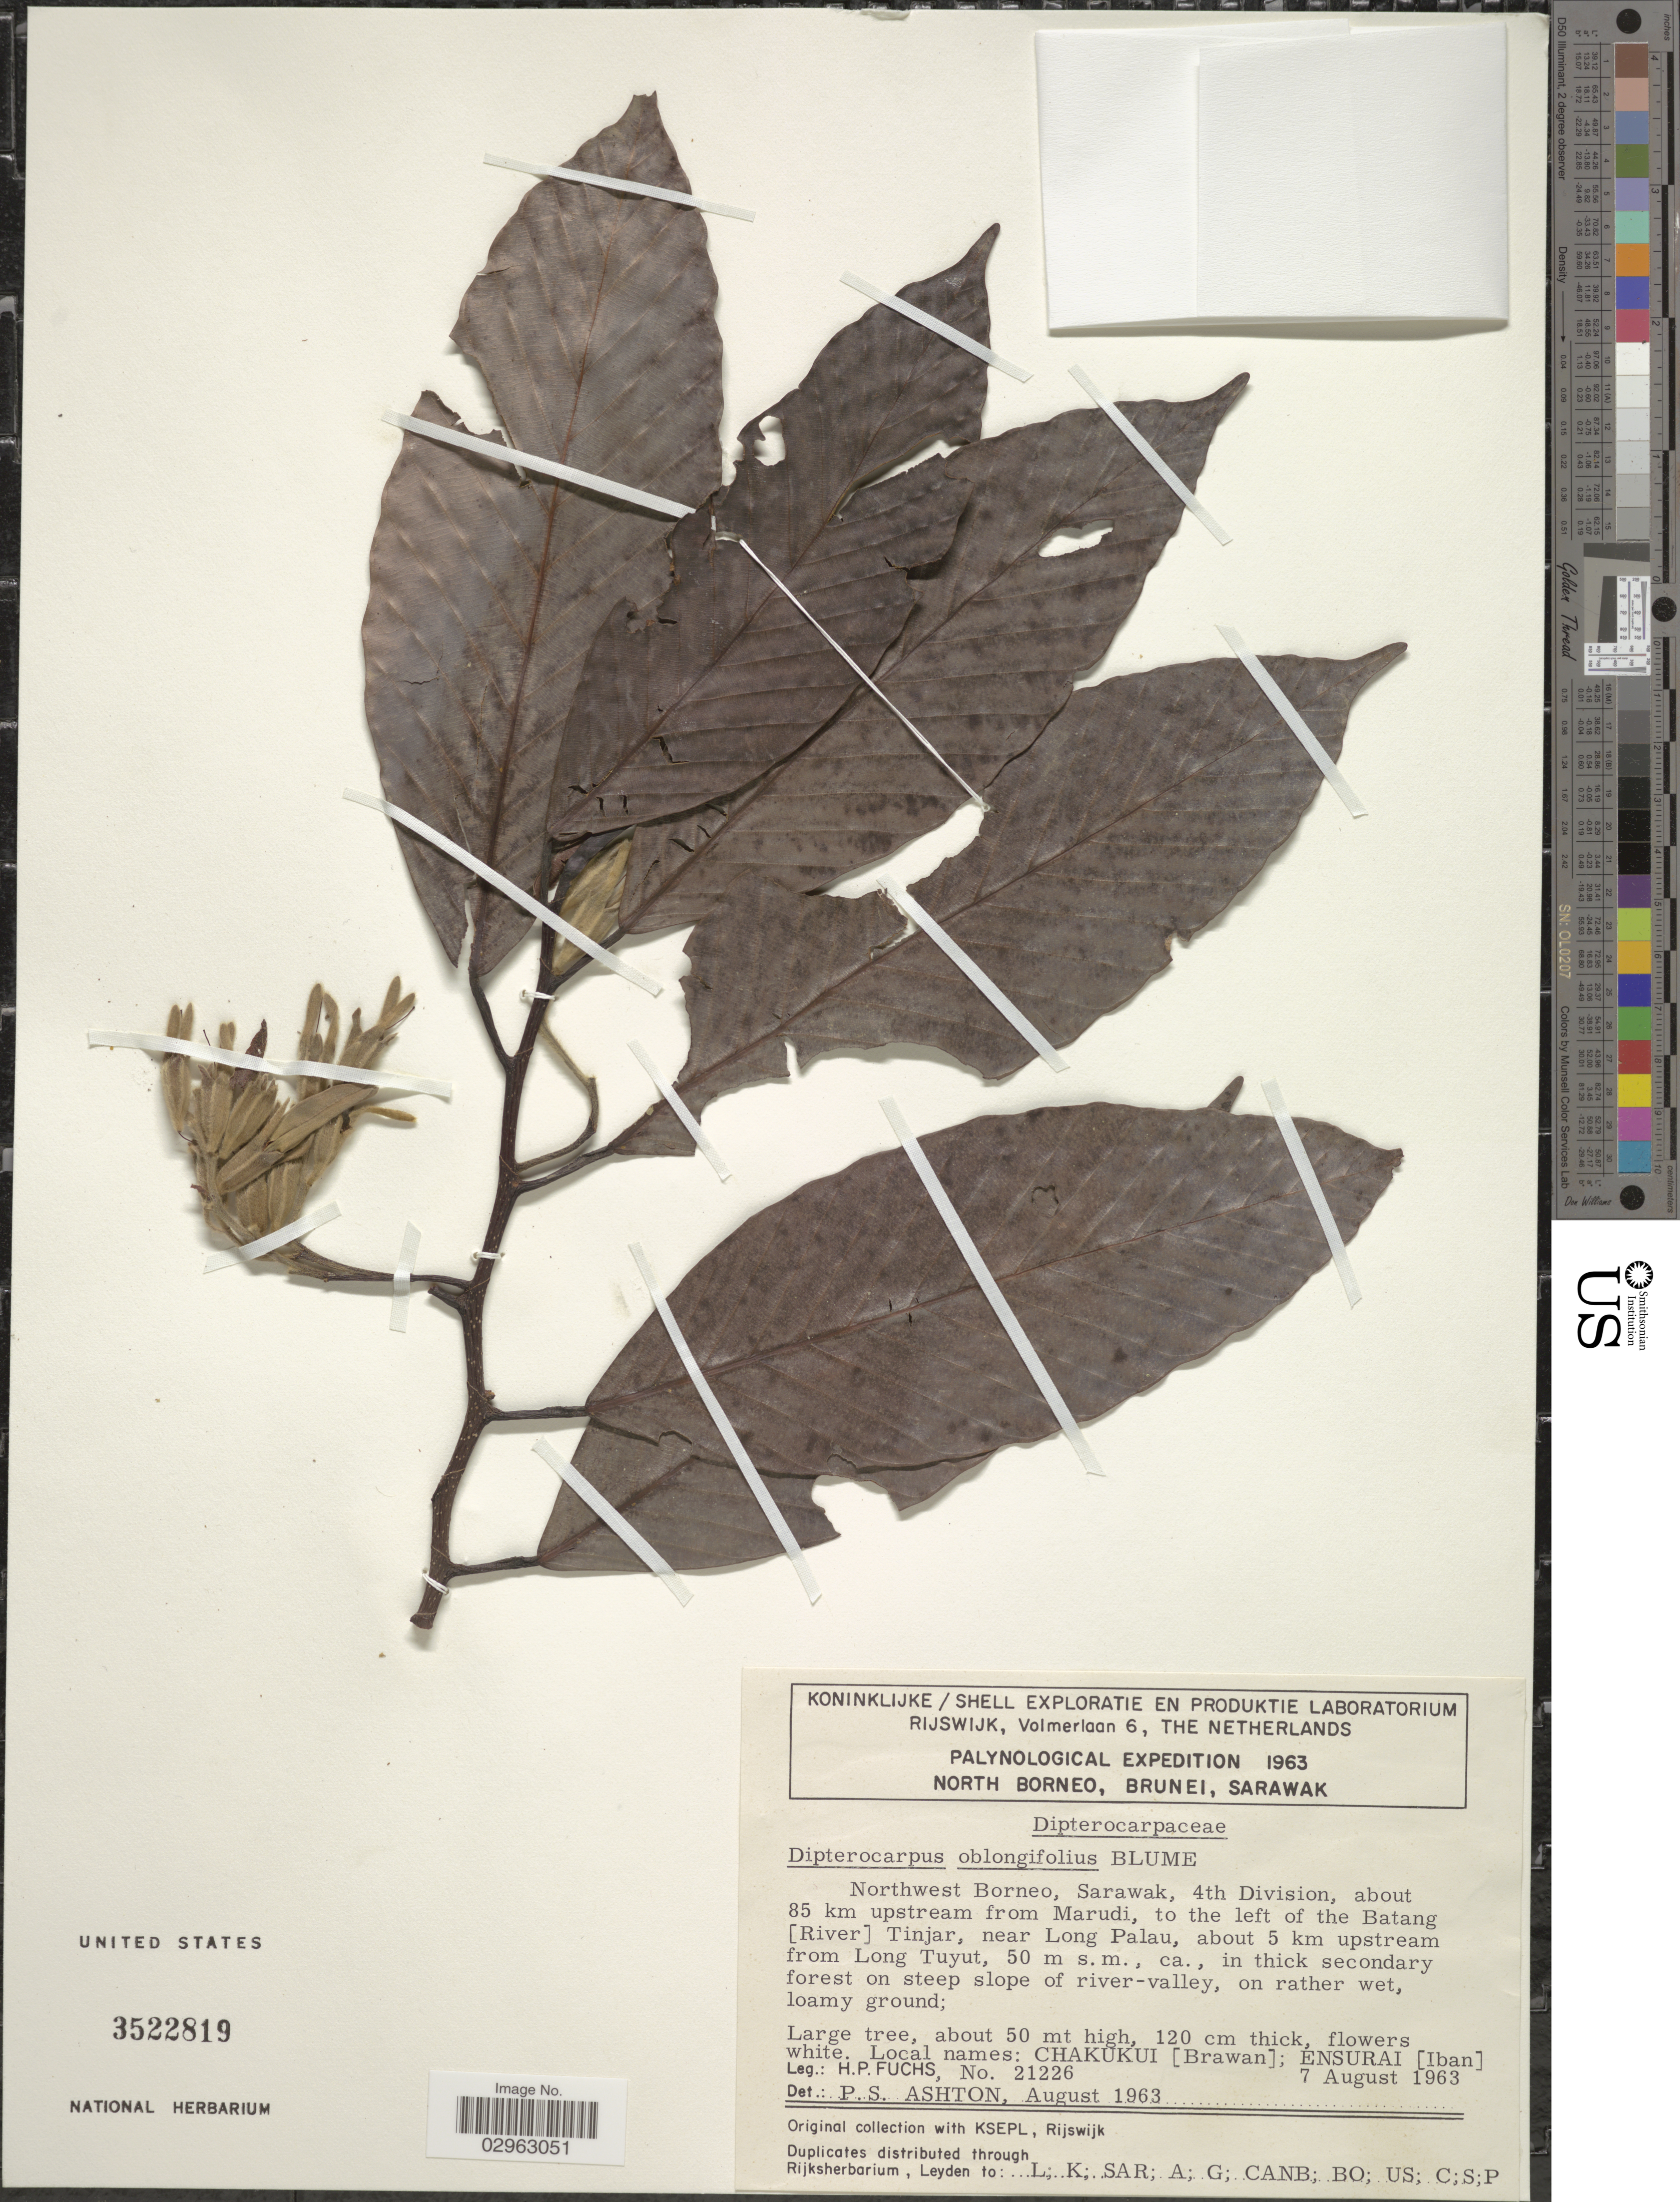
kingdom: Plantae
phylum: Tracheophyta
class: Magnoliopsida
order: Malvales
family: Dipterocarpaceae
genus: Dipterocarpus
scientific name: Dipterocarpus oblongifolius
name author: Blume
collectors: H. P. Fuchs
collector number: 21226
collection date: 1963-08-07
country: Malaysia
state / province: Sarawak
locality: Northwest Borneo, Sarawak, 4th Division, about 85 km upstream from Marudi, to the left of the Batang [River] Tinjar, near Long Palau, about 5 km upstream from Long Tuyut.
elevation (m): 50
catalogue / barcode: US 3522819